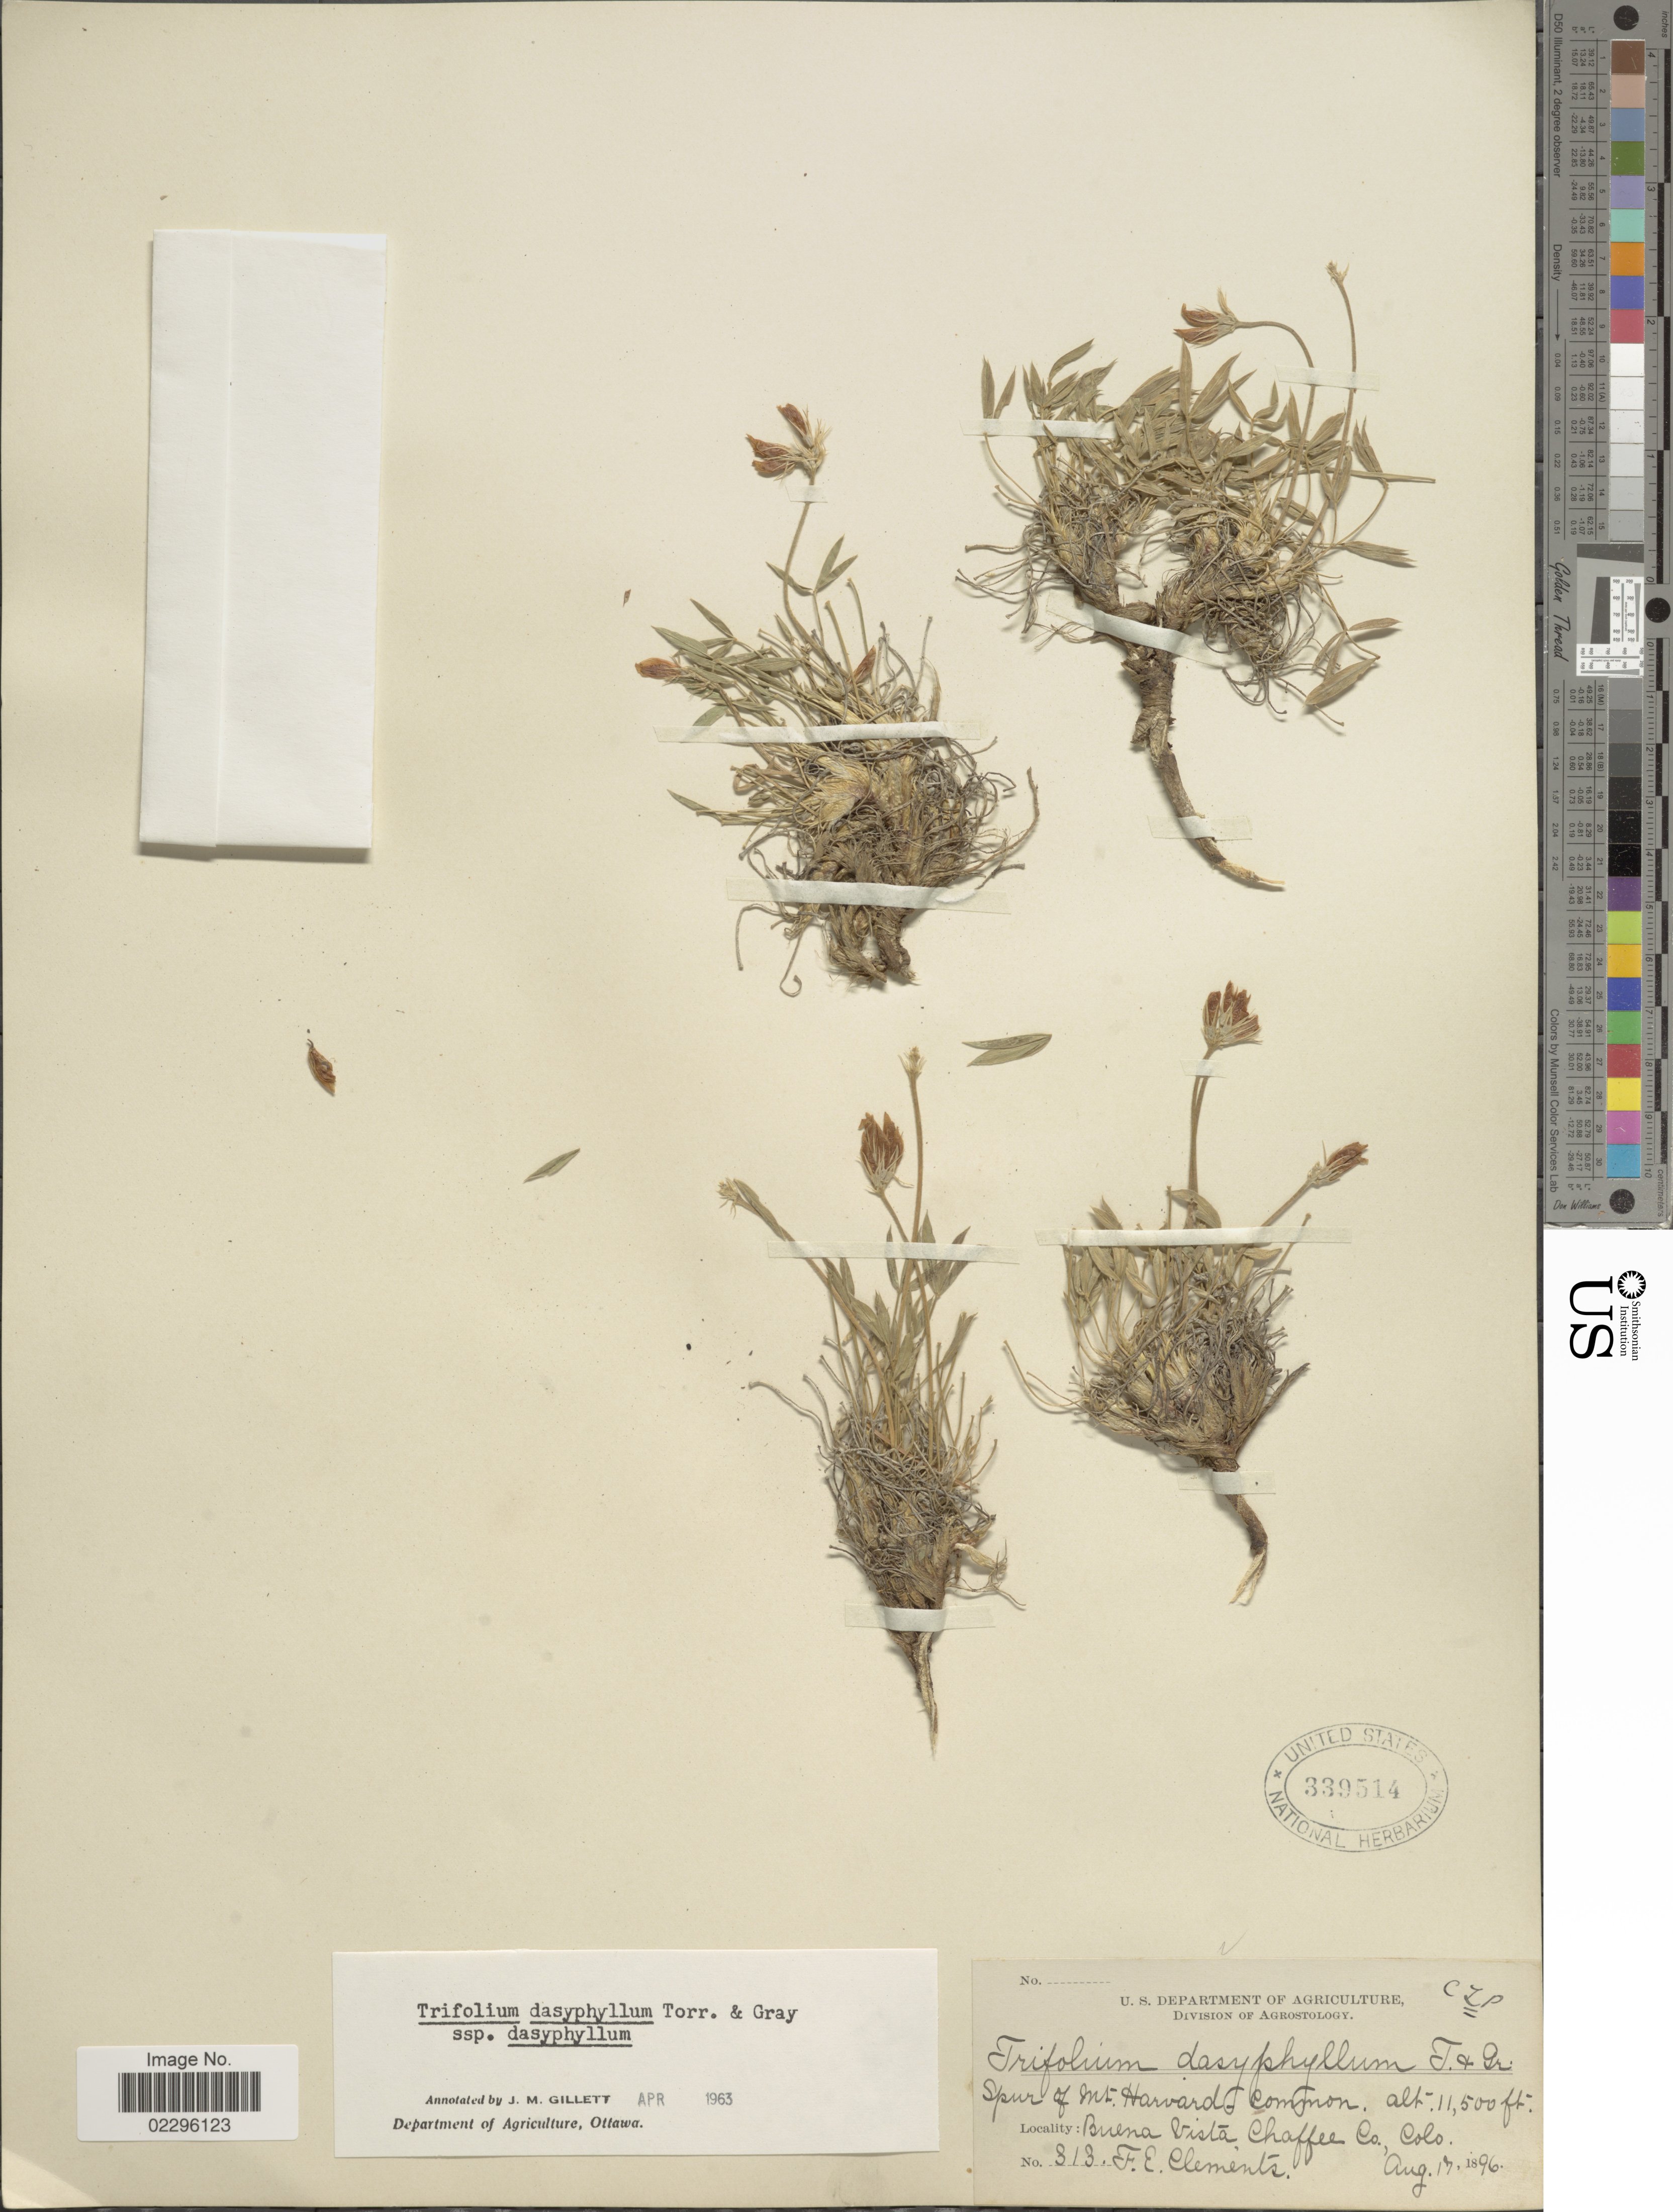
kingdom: Plantae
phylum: Tracheophyta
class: Magnoliopsida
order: Fabales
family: Fabaceae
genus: Trifolium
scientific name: Trifolium dasyphyllum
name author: Torr. & A. Gray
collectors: F. E. Clements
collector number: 313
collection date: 1896-08-17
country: United States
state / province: Colorado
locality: Buena Vista, Chaffee Co.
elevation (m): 3505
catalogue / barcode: US 339514